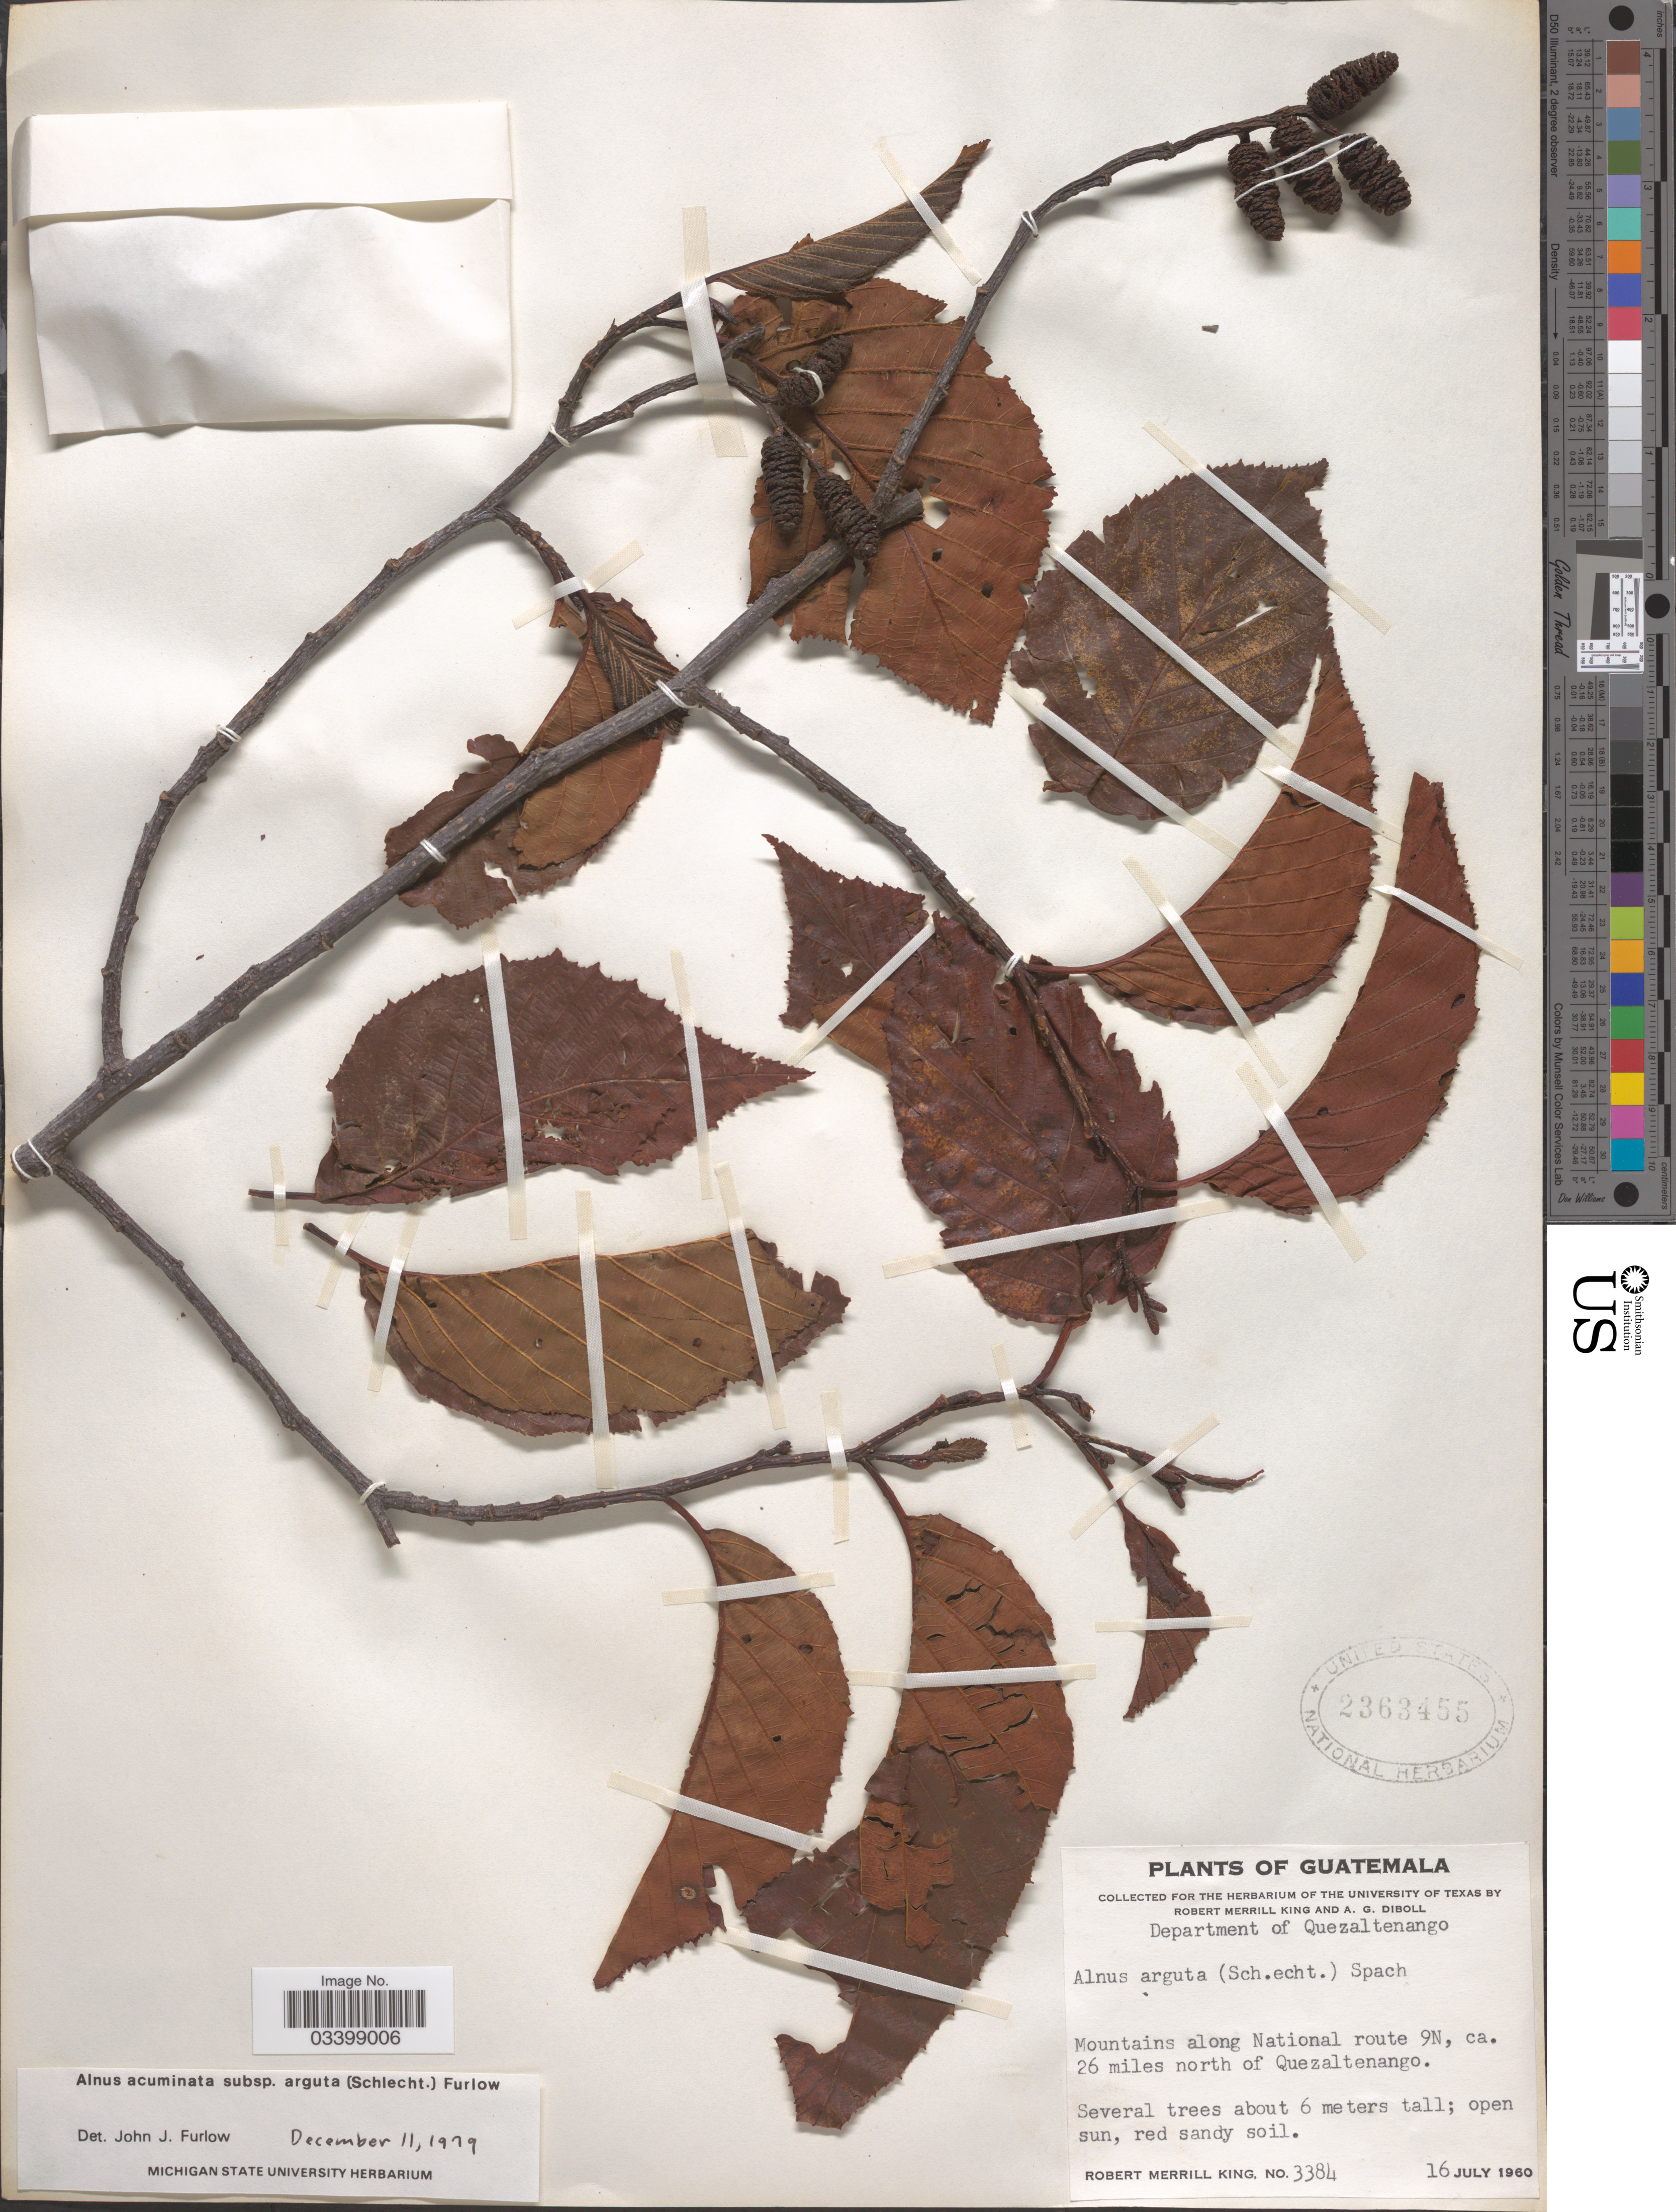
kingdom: Plantae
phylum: Tracheophyta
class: Magnoliopsida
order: Fagales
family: Betulaceae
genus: Alnus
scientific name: Alnus acuminata subsp. arguta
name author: (Schltdl.) Furlow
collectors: R. M. King & A. Diboll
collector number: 3384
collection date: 1960-07-16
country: Guatemala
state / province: Quetzaltenango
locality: Department of Quezaltenango. Mountains along National route 9N, ca. 26 miles north of Quezaltenango.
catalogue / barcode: US 2363455